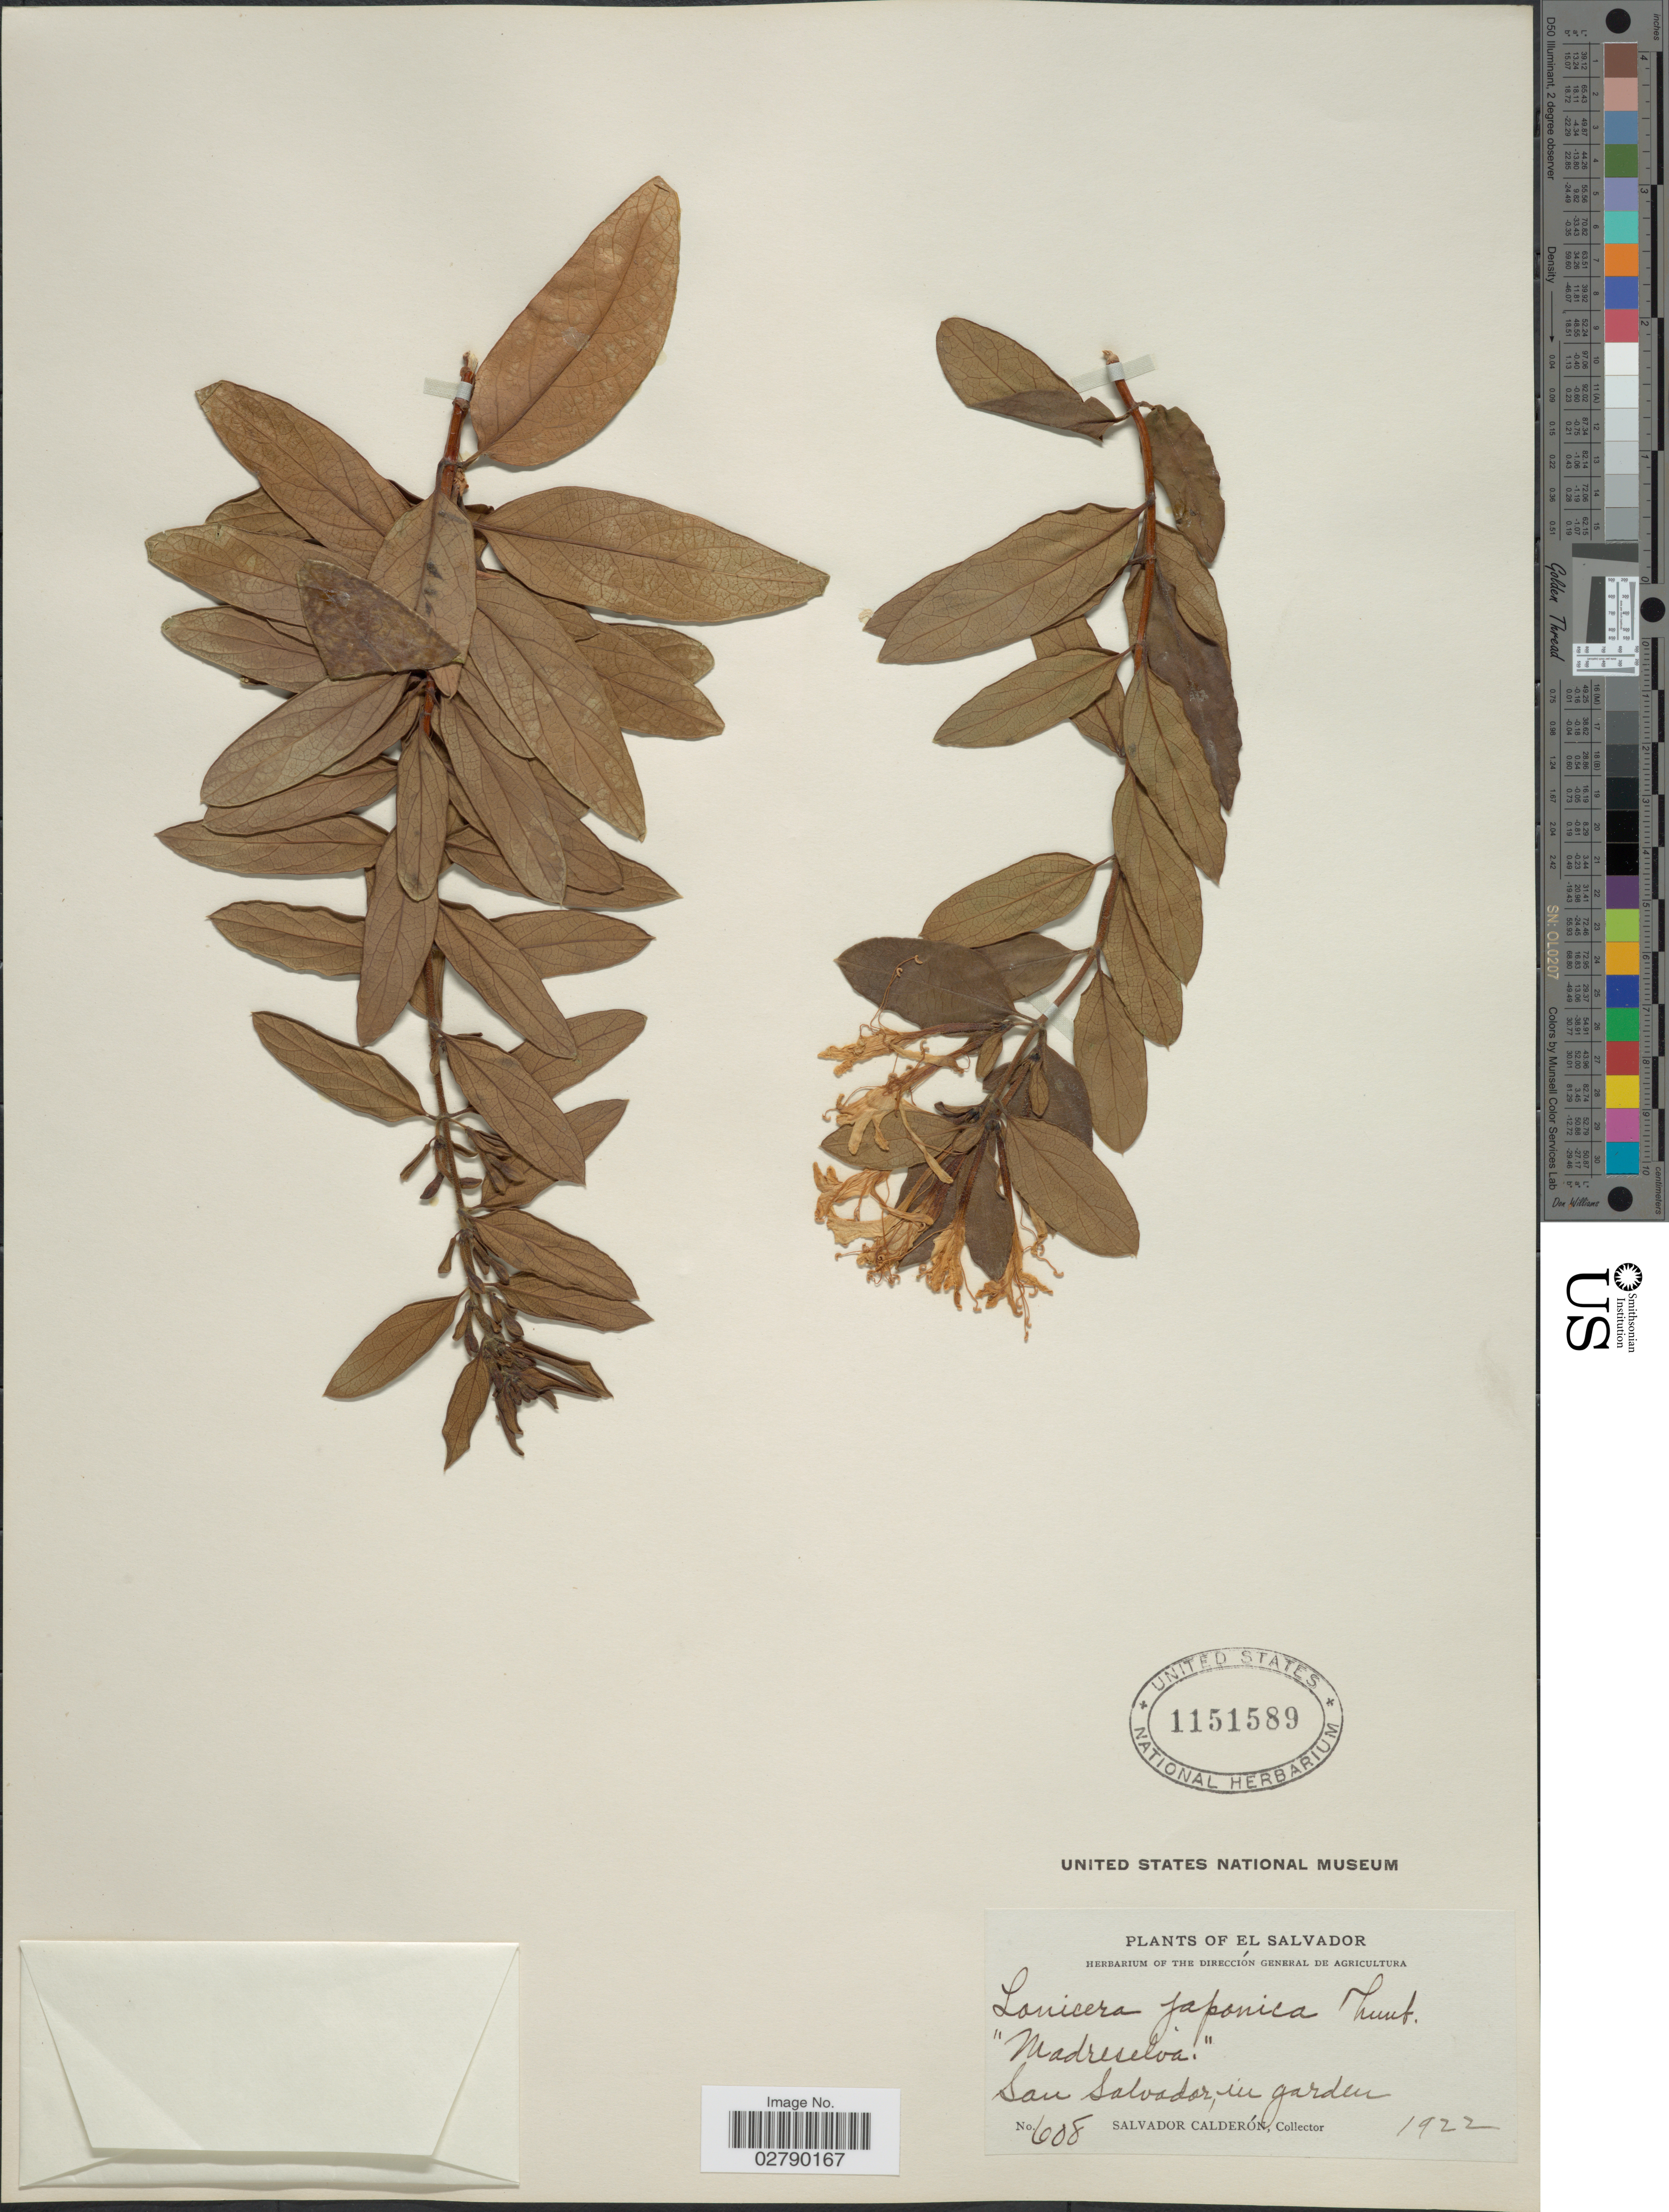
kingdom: Plantae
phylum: Tracheophyta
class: Magnoliopsida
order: Dipsacales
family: Caprifoliaceae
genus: Lonicera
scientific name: Lonicera japonica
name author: Thunb.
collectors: S. Calderón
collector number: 608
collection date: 1922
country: El Salvador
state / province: San Salvador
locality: In garden.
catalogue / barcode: US 1151589